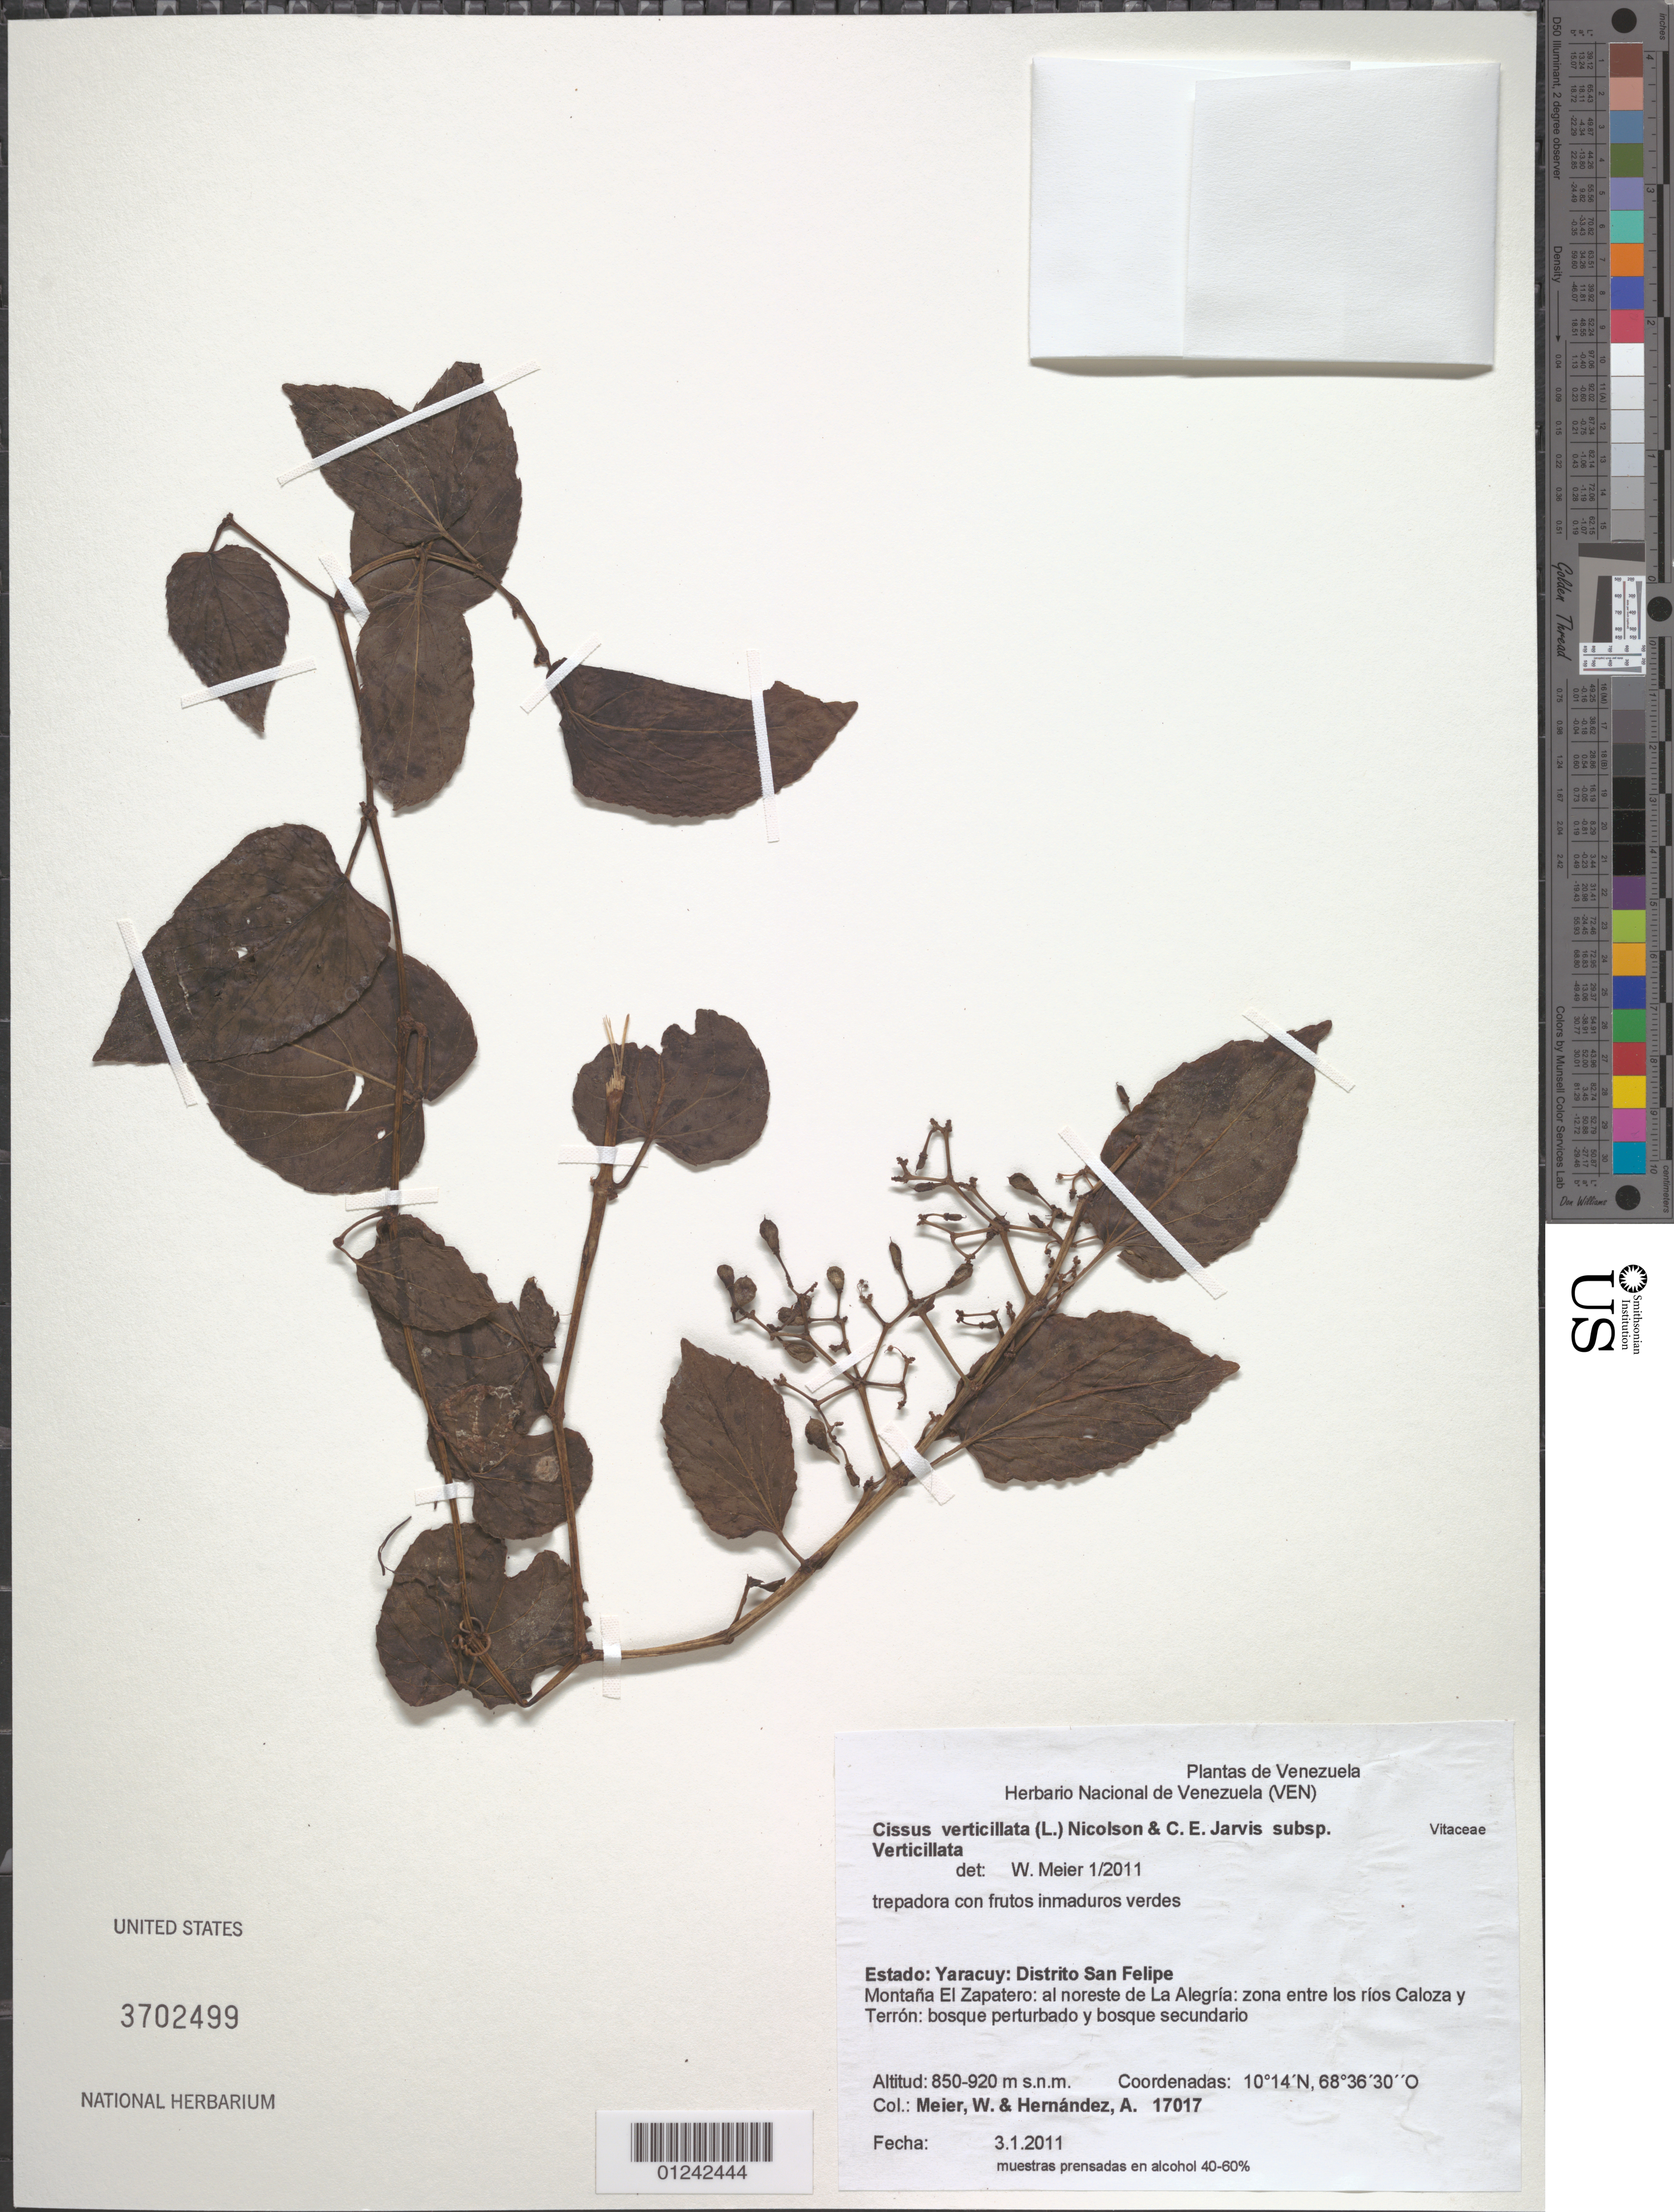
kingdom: Plantae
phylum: Tracheophyta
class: Magnoliopsida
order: Vitales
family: Vitaceae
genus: Cissus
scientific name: Cissus verticillata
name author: (L.) Nicolson & C.E. Jarvis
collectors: W. Meier & A. Hernández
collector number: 17017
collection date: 2011-01-03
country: Venezuela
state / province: Yaracuy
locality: Estado: Yaracuy. Distrito San Felipe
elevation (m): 850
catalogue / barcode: US 3702499